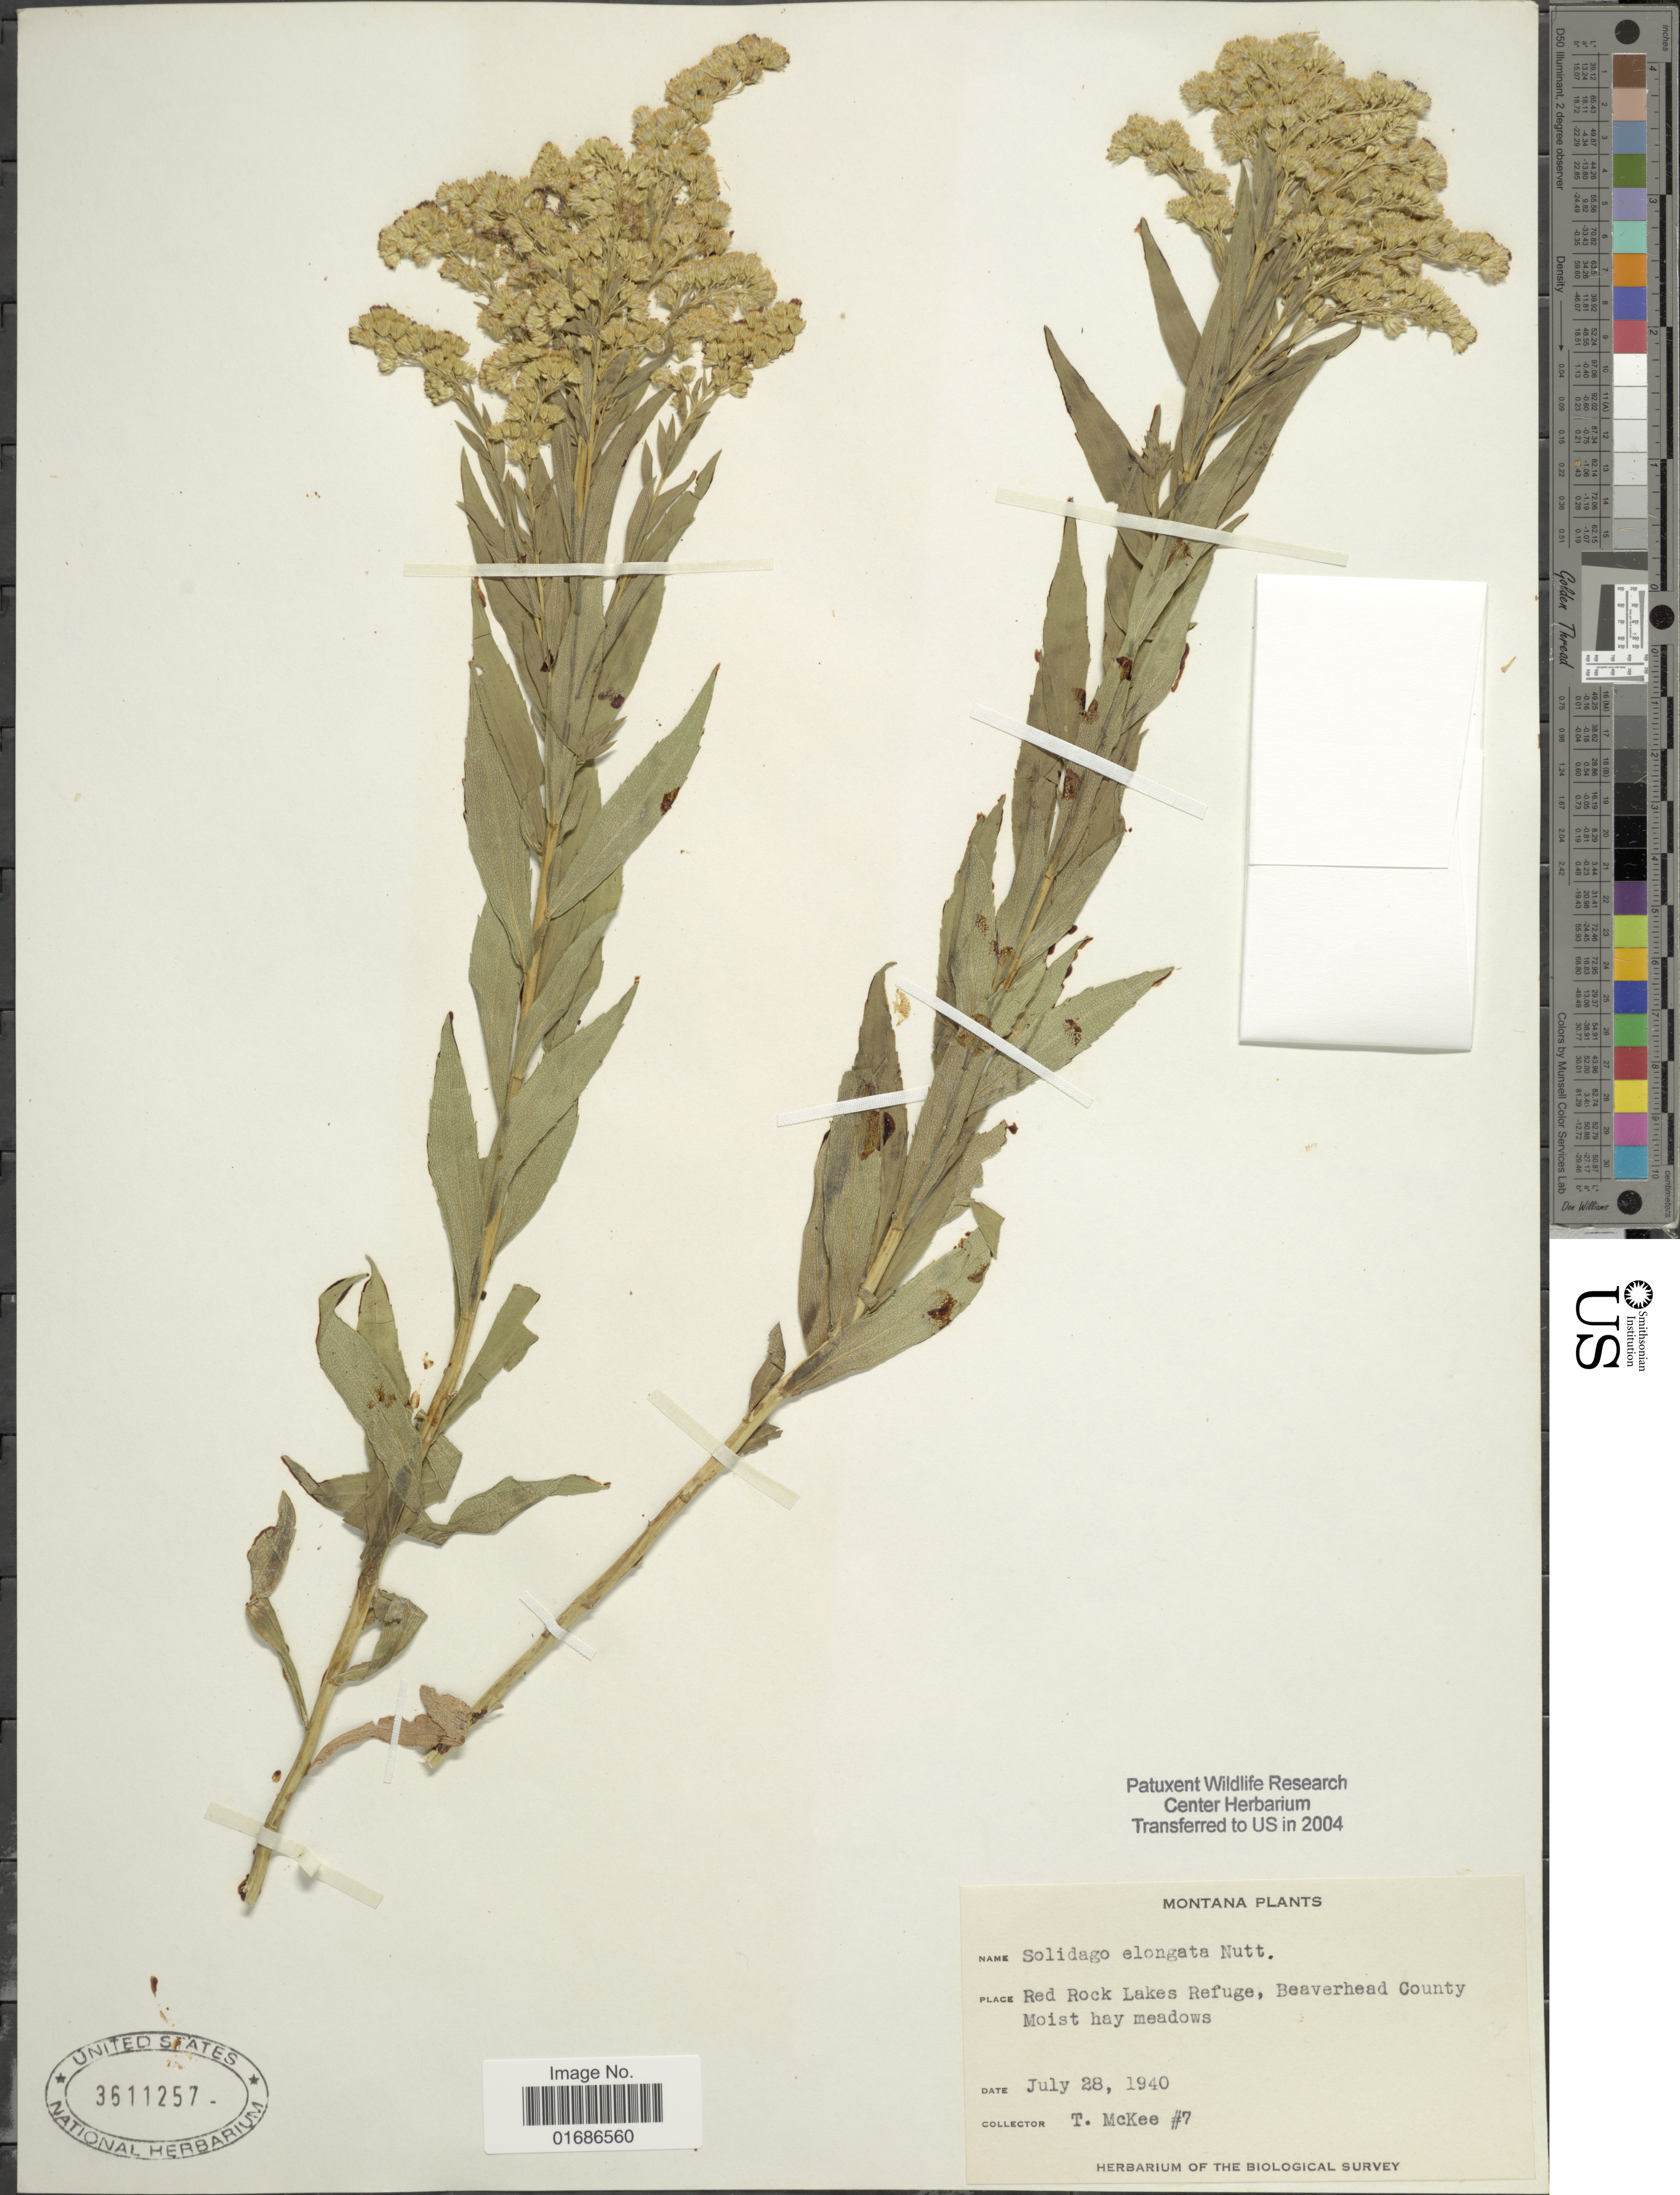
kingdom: Plantae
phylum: Tracheophyta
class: Magnoliopsida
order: Asterales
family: Asteraceae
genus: Solidago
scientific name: Solidago elongata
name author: Nutt.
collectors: T. McKee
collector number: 7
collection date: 1940-07-28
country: United States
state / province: Montana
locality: Red Rock Lakes Refuge, Beaverhead County. Moist hay meadows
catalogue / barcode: US 3611257